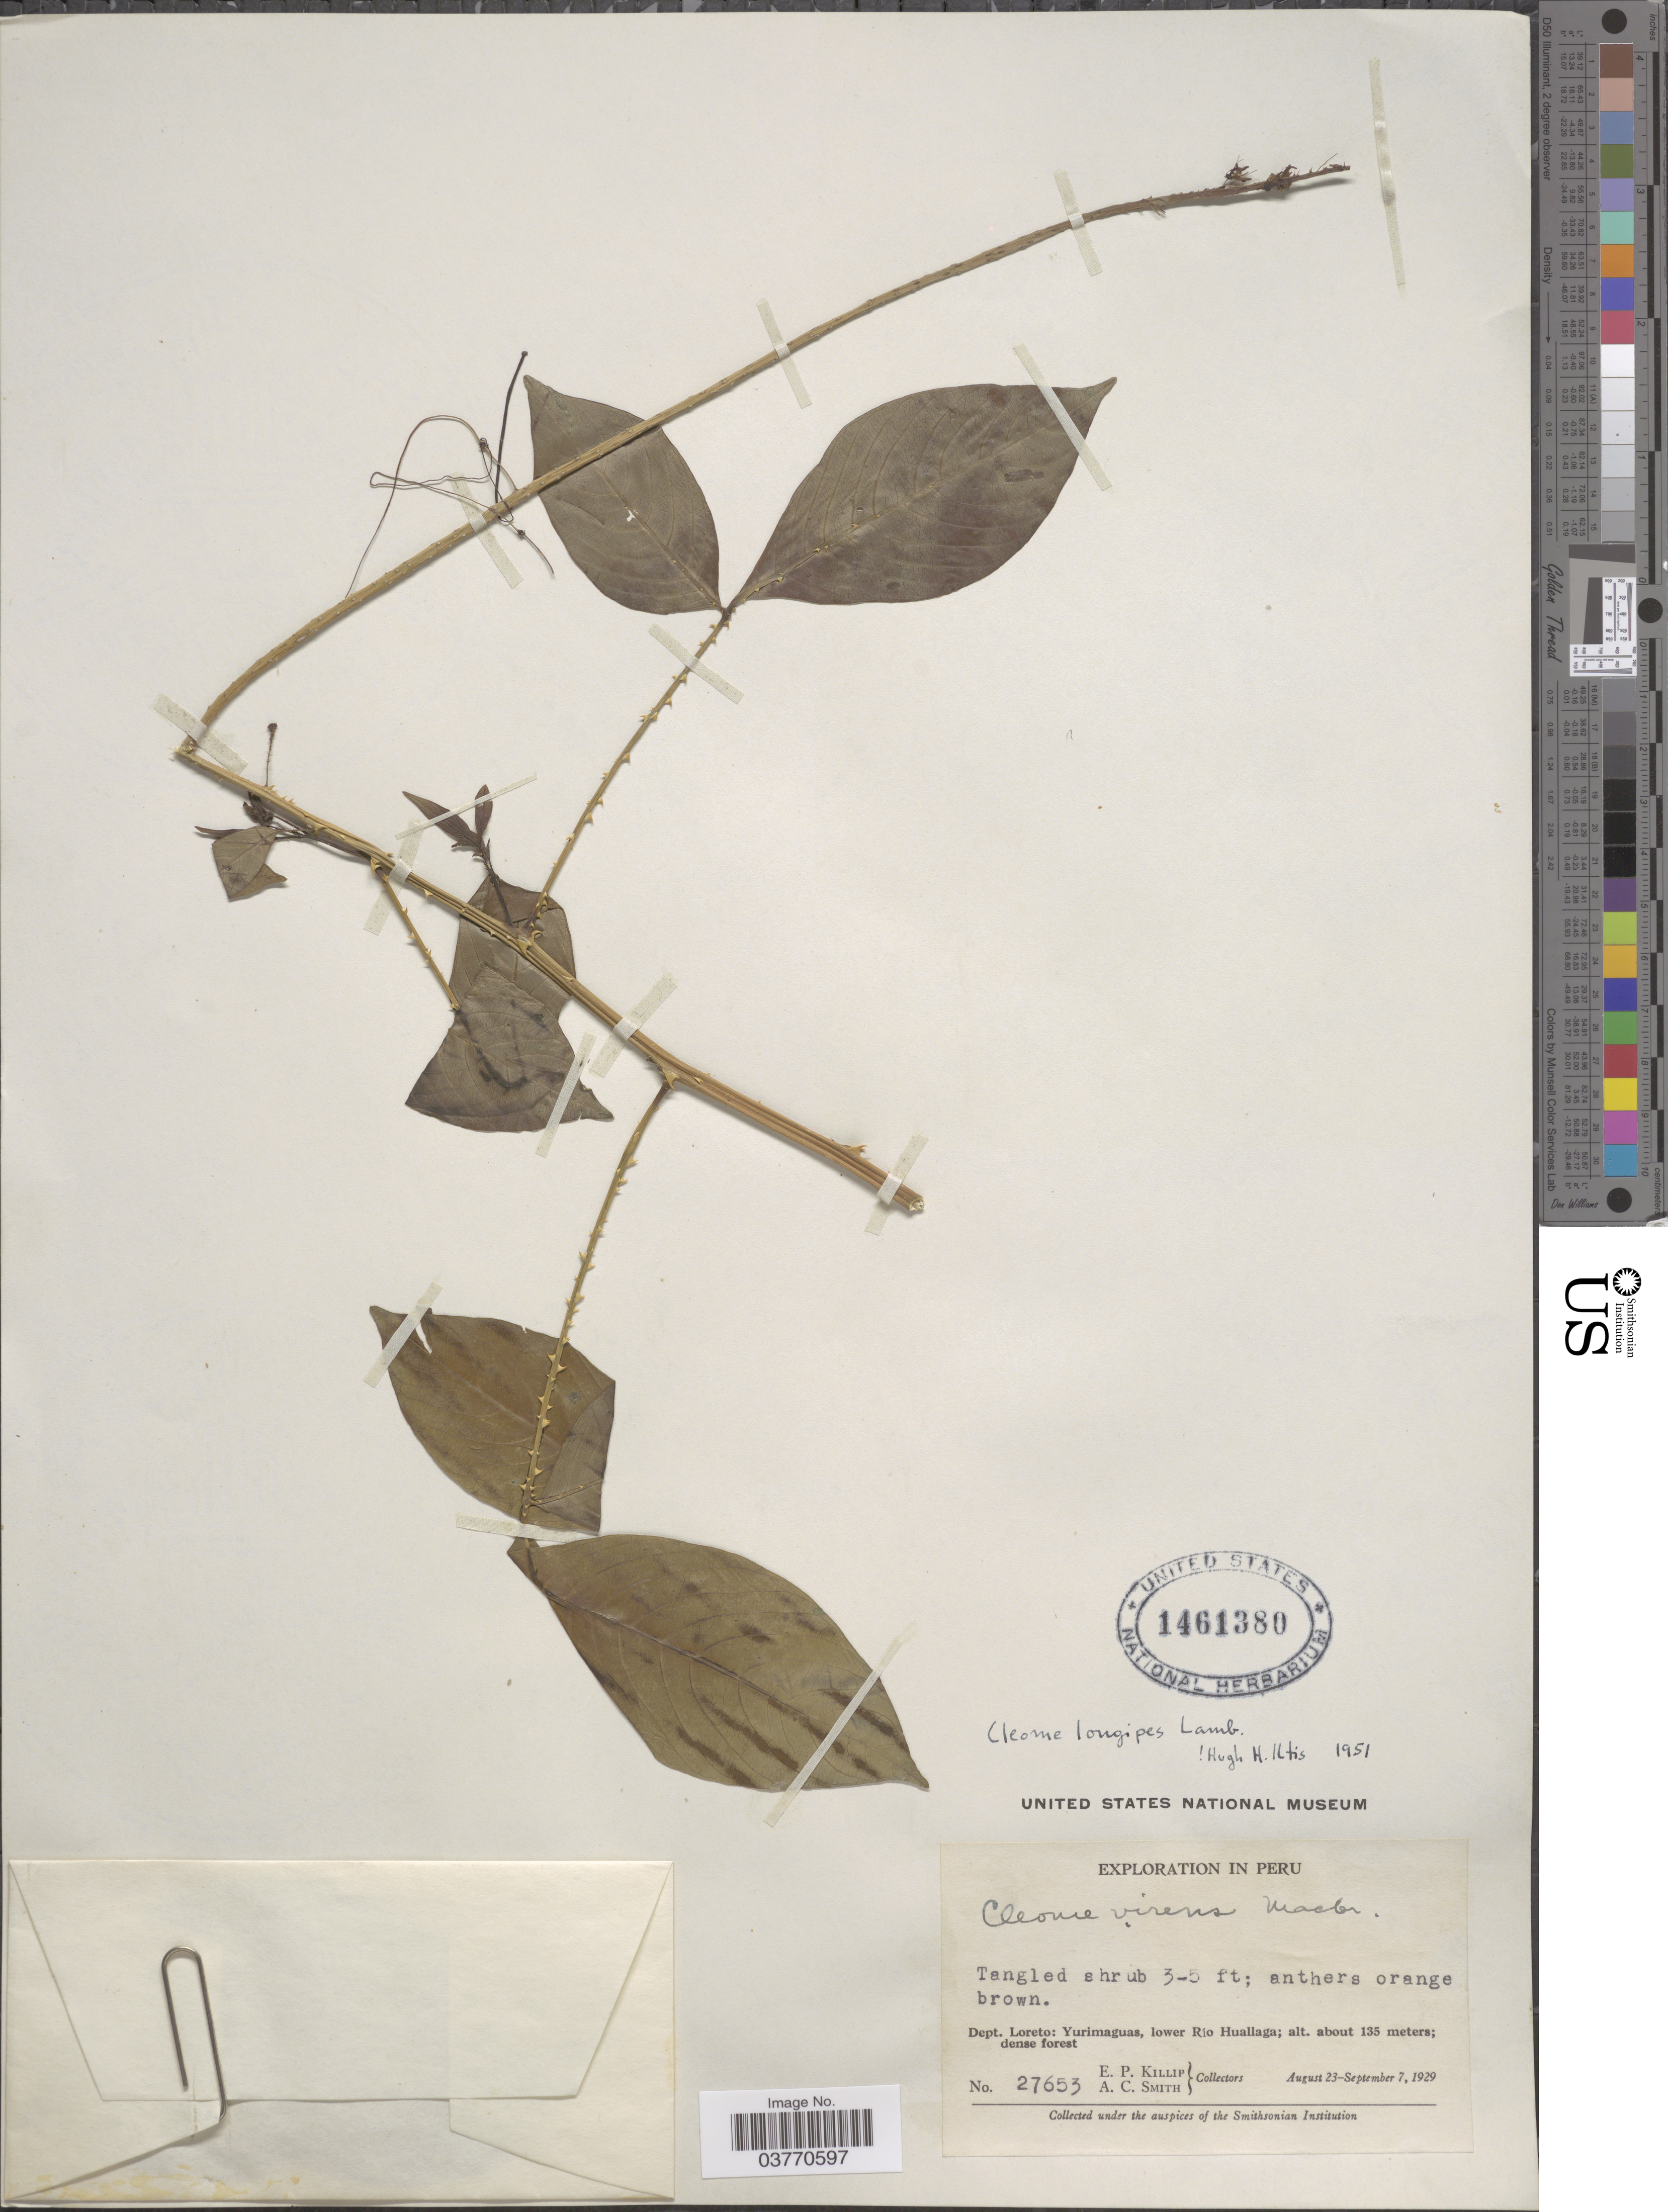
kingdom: Plantae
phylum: Tracheophyta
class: Magnoliopsida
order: Brassicales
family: Cleomaceae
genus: Tarenaya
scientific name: Tarenaya longipes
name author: (Lamb. ex DC.) Iltis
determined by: Strong, M. T., (US), Smithsonian Institution - National Museum of Natural History (UNITED STATES)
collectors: E. P. Killip & A. C. Smith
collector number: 27653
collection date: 1929-08-23/1929-09-07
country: Peru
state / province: Loreto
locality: Dept. Loreto: Yurimaguas, lower Río Huallaga.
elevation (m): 135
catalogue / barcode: US 1461380